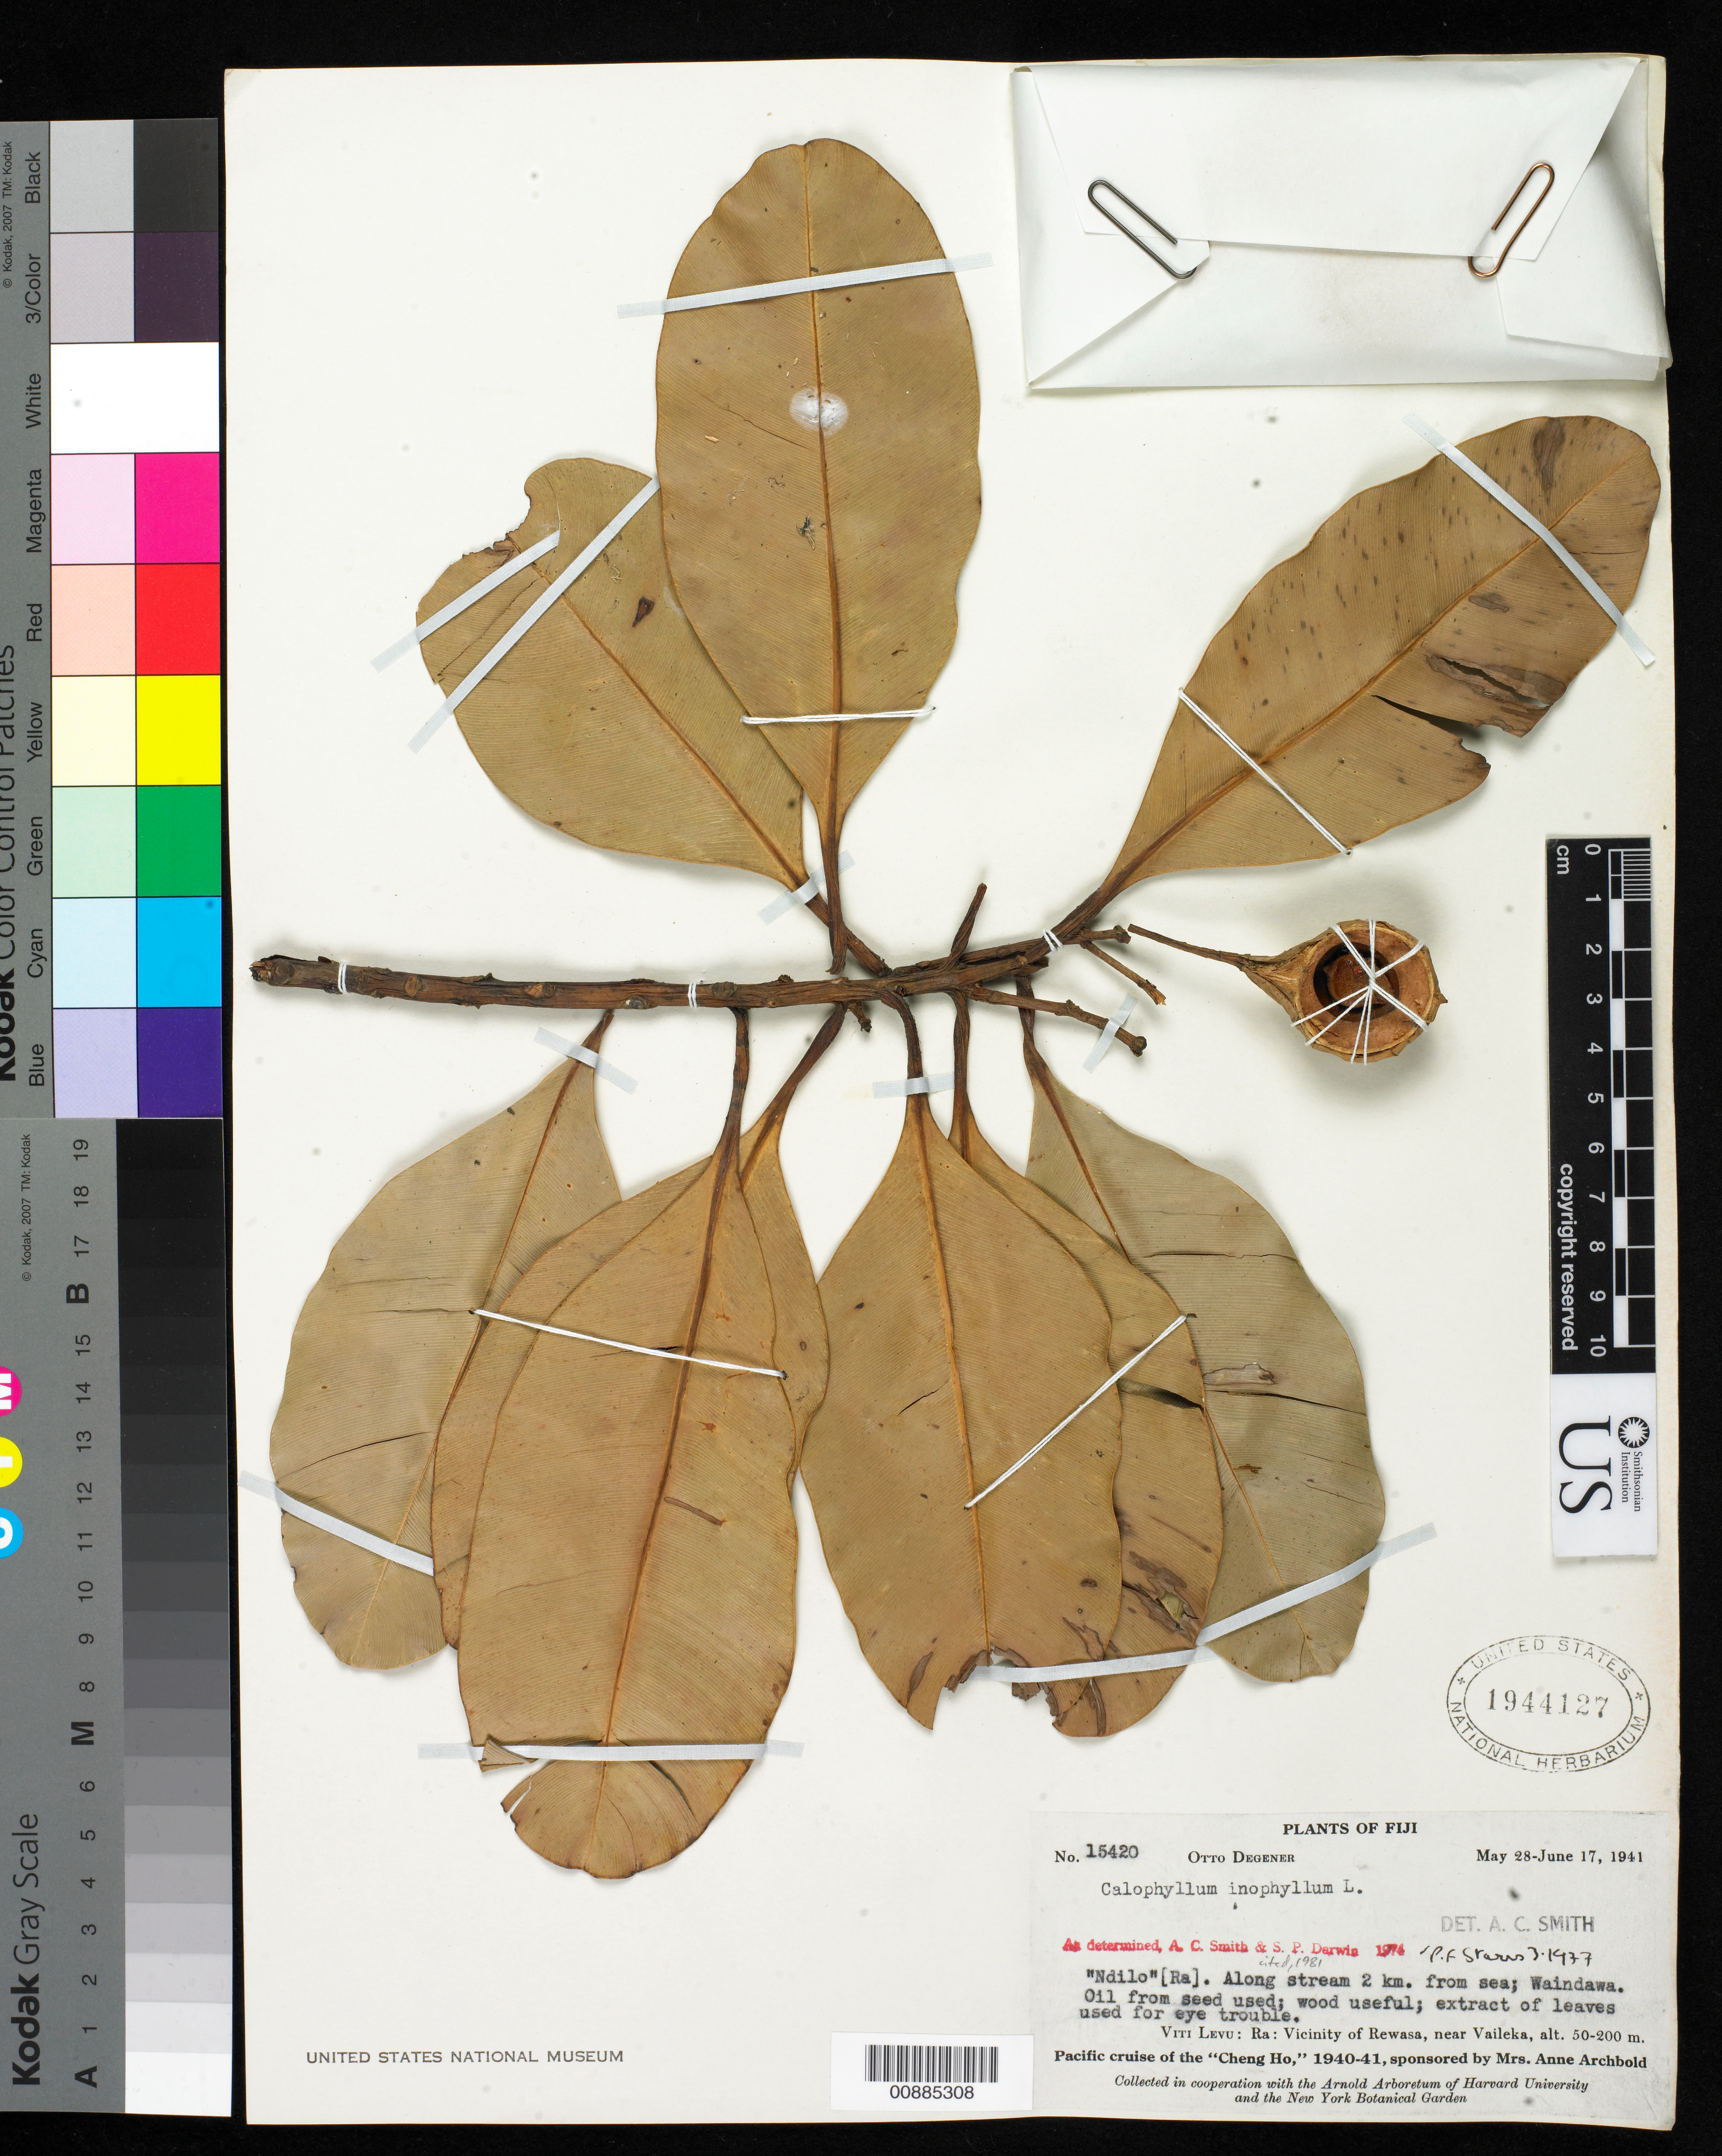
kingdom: Plantae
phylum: Tracheophyta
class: Magnoliopsida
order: Malpighiales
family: Calophyllaceae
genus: Calophyllum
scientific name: Calophyllum inophyllum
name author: L.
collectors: O. Degener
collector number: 15420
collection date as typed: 28 May 1941 to 17 Jun 1941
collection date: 1941-05-28/1941-06-17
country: Fiji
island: Viti Levu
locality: Vicinity of Rewasa, near Vaileka; along stream 2 km. from sea; Waindawa.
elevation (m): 50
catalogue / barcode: US 1944127